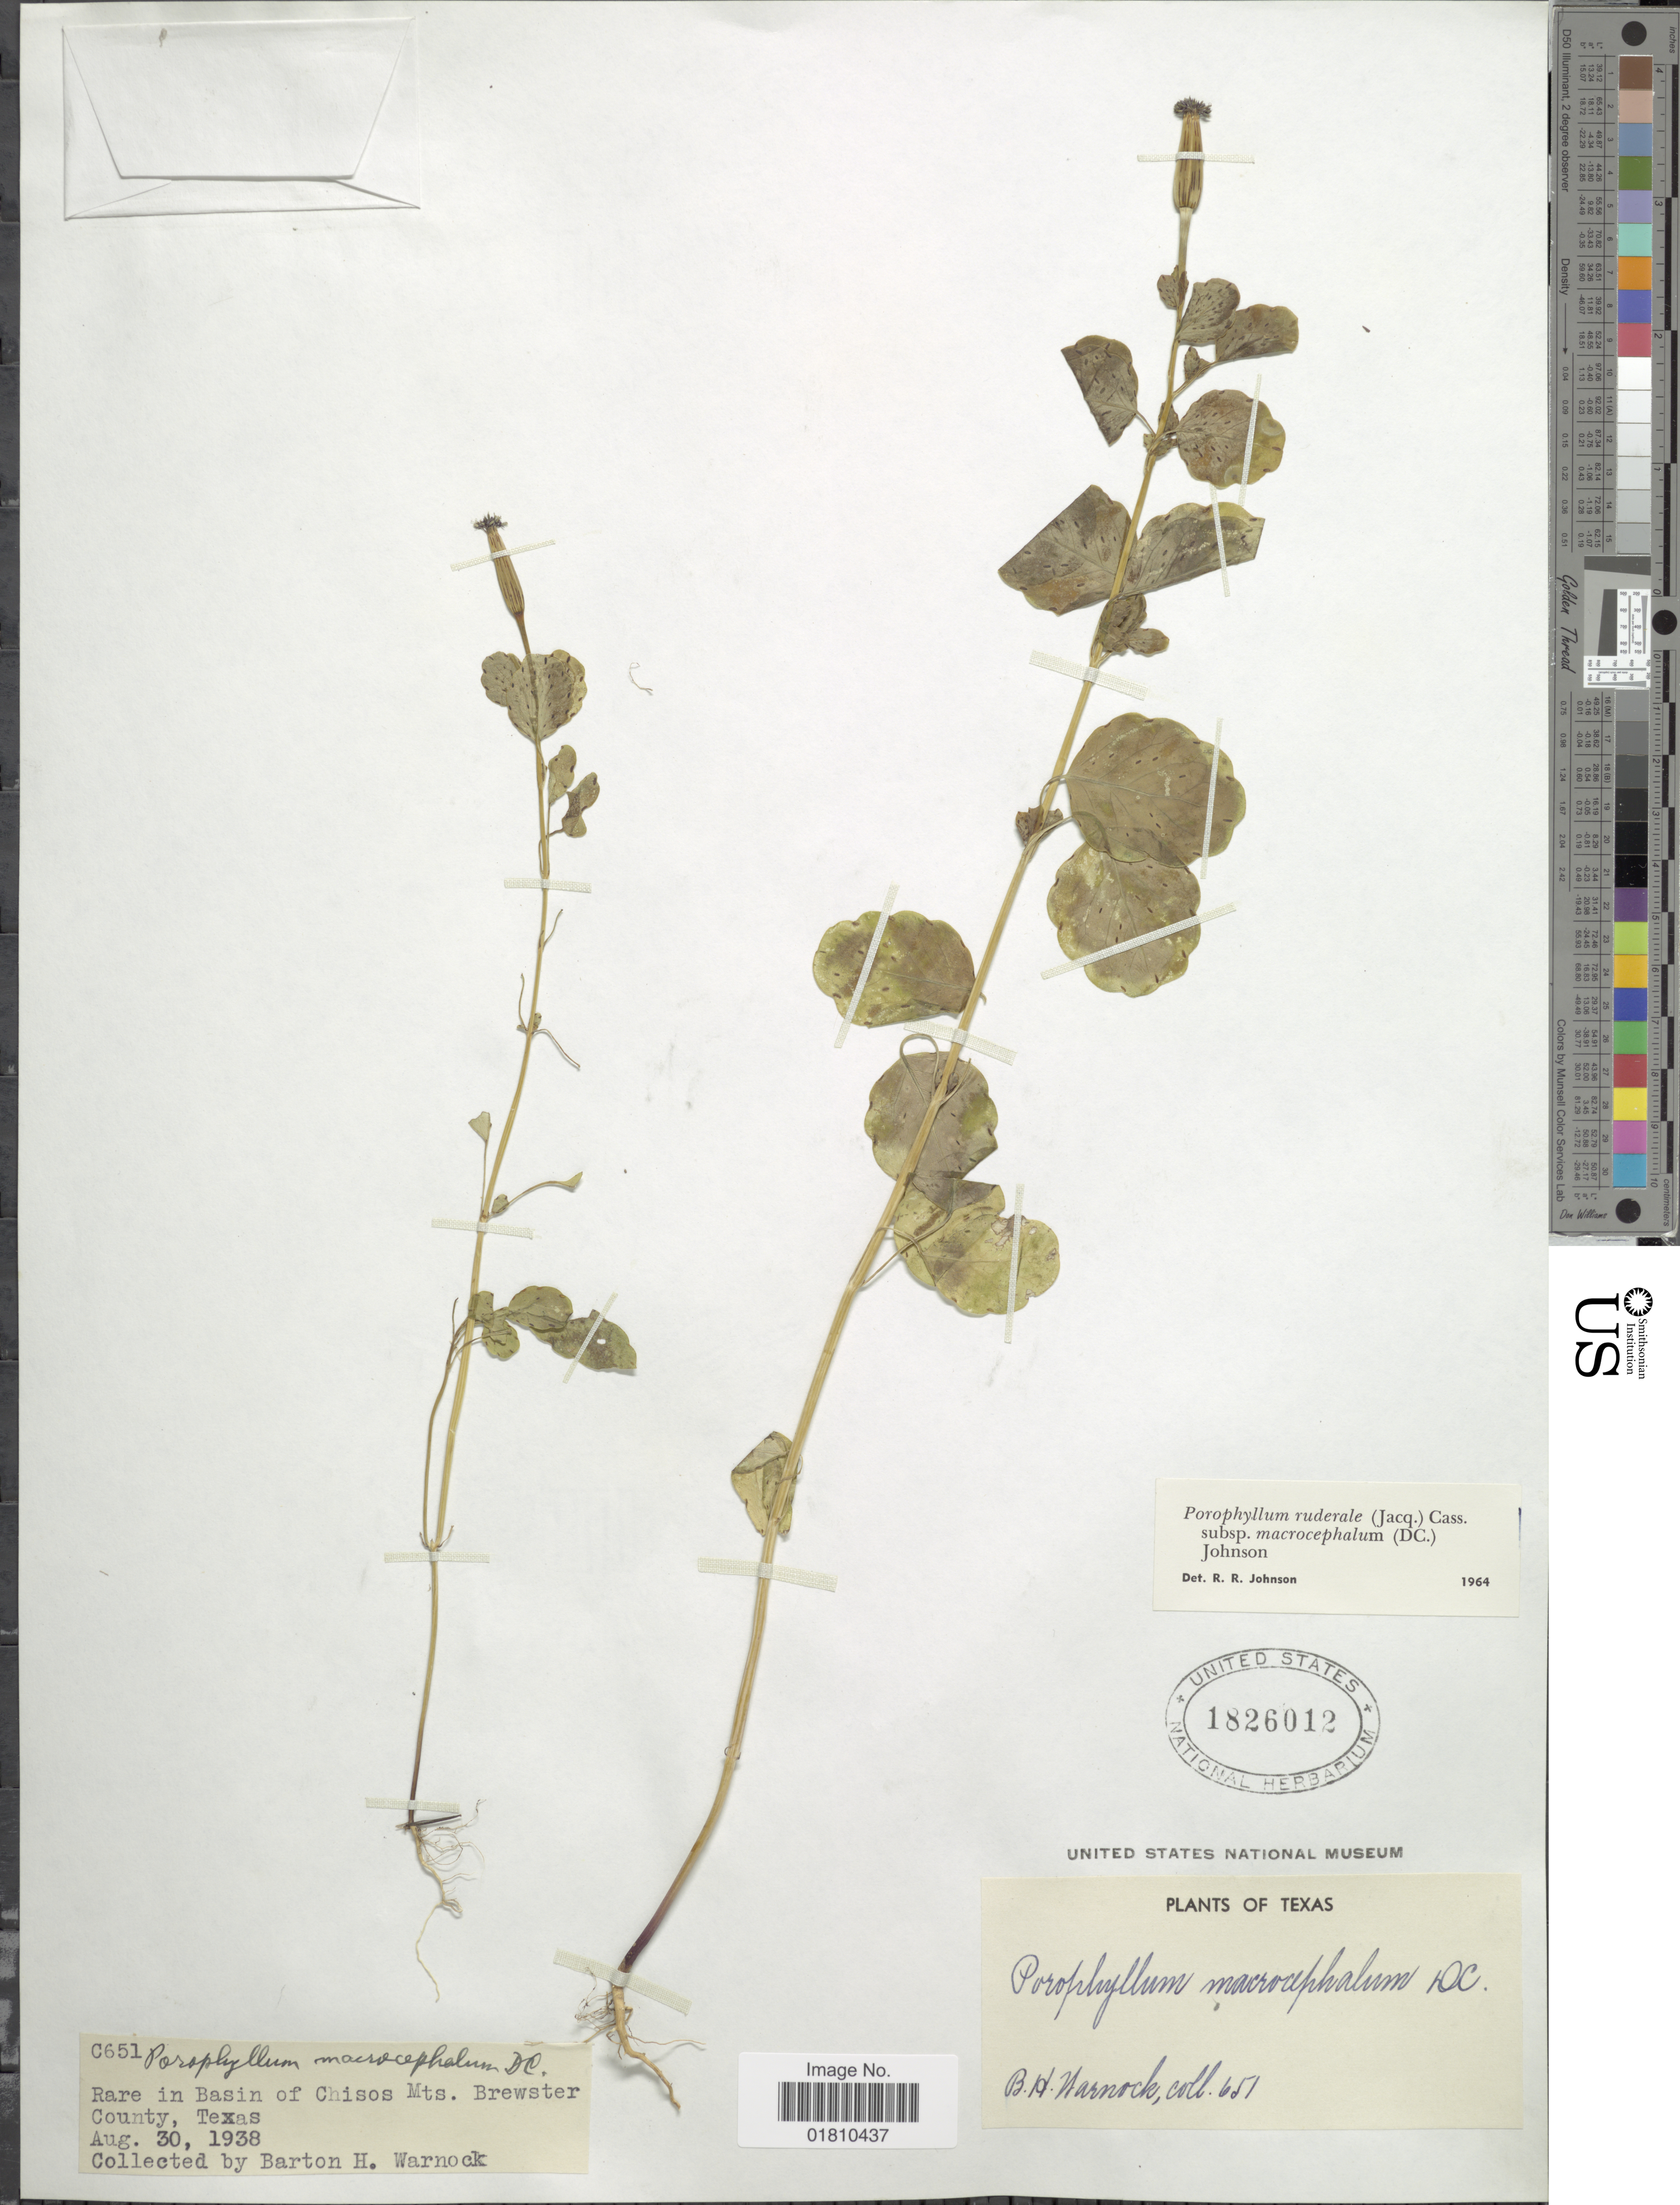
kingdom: Plantae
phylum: Tracheophyta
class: Magnoliopsida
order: Asterales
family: Asteraceae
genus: Porophyllum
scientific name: Porophyllum macrocephalum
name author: DC.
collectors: B. H. Warnock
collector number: C651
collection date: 1938-08-30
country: United States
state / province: Texas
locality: Rare in Basin of Chisos Mts. Brewster County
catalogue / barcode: US 1826012